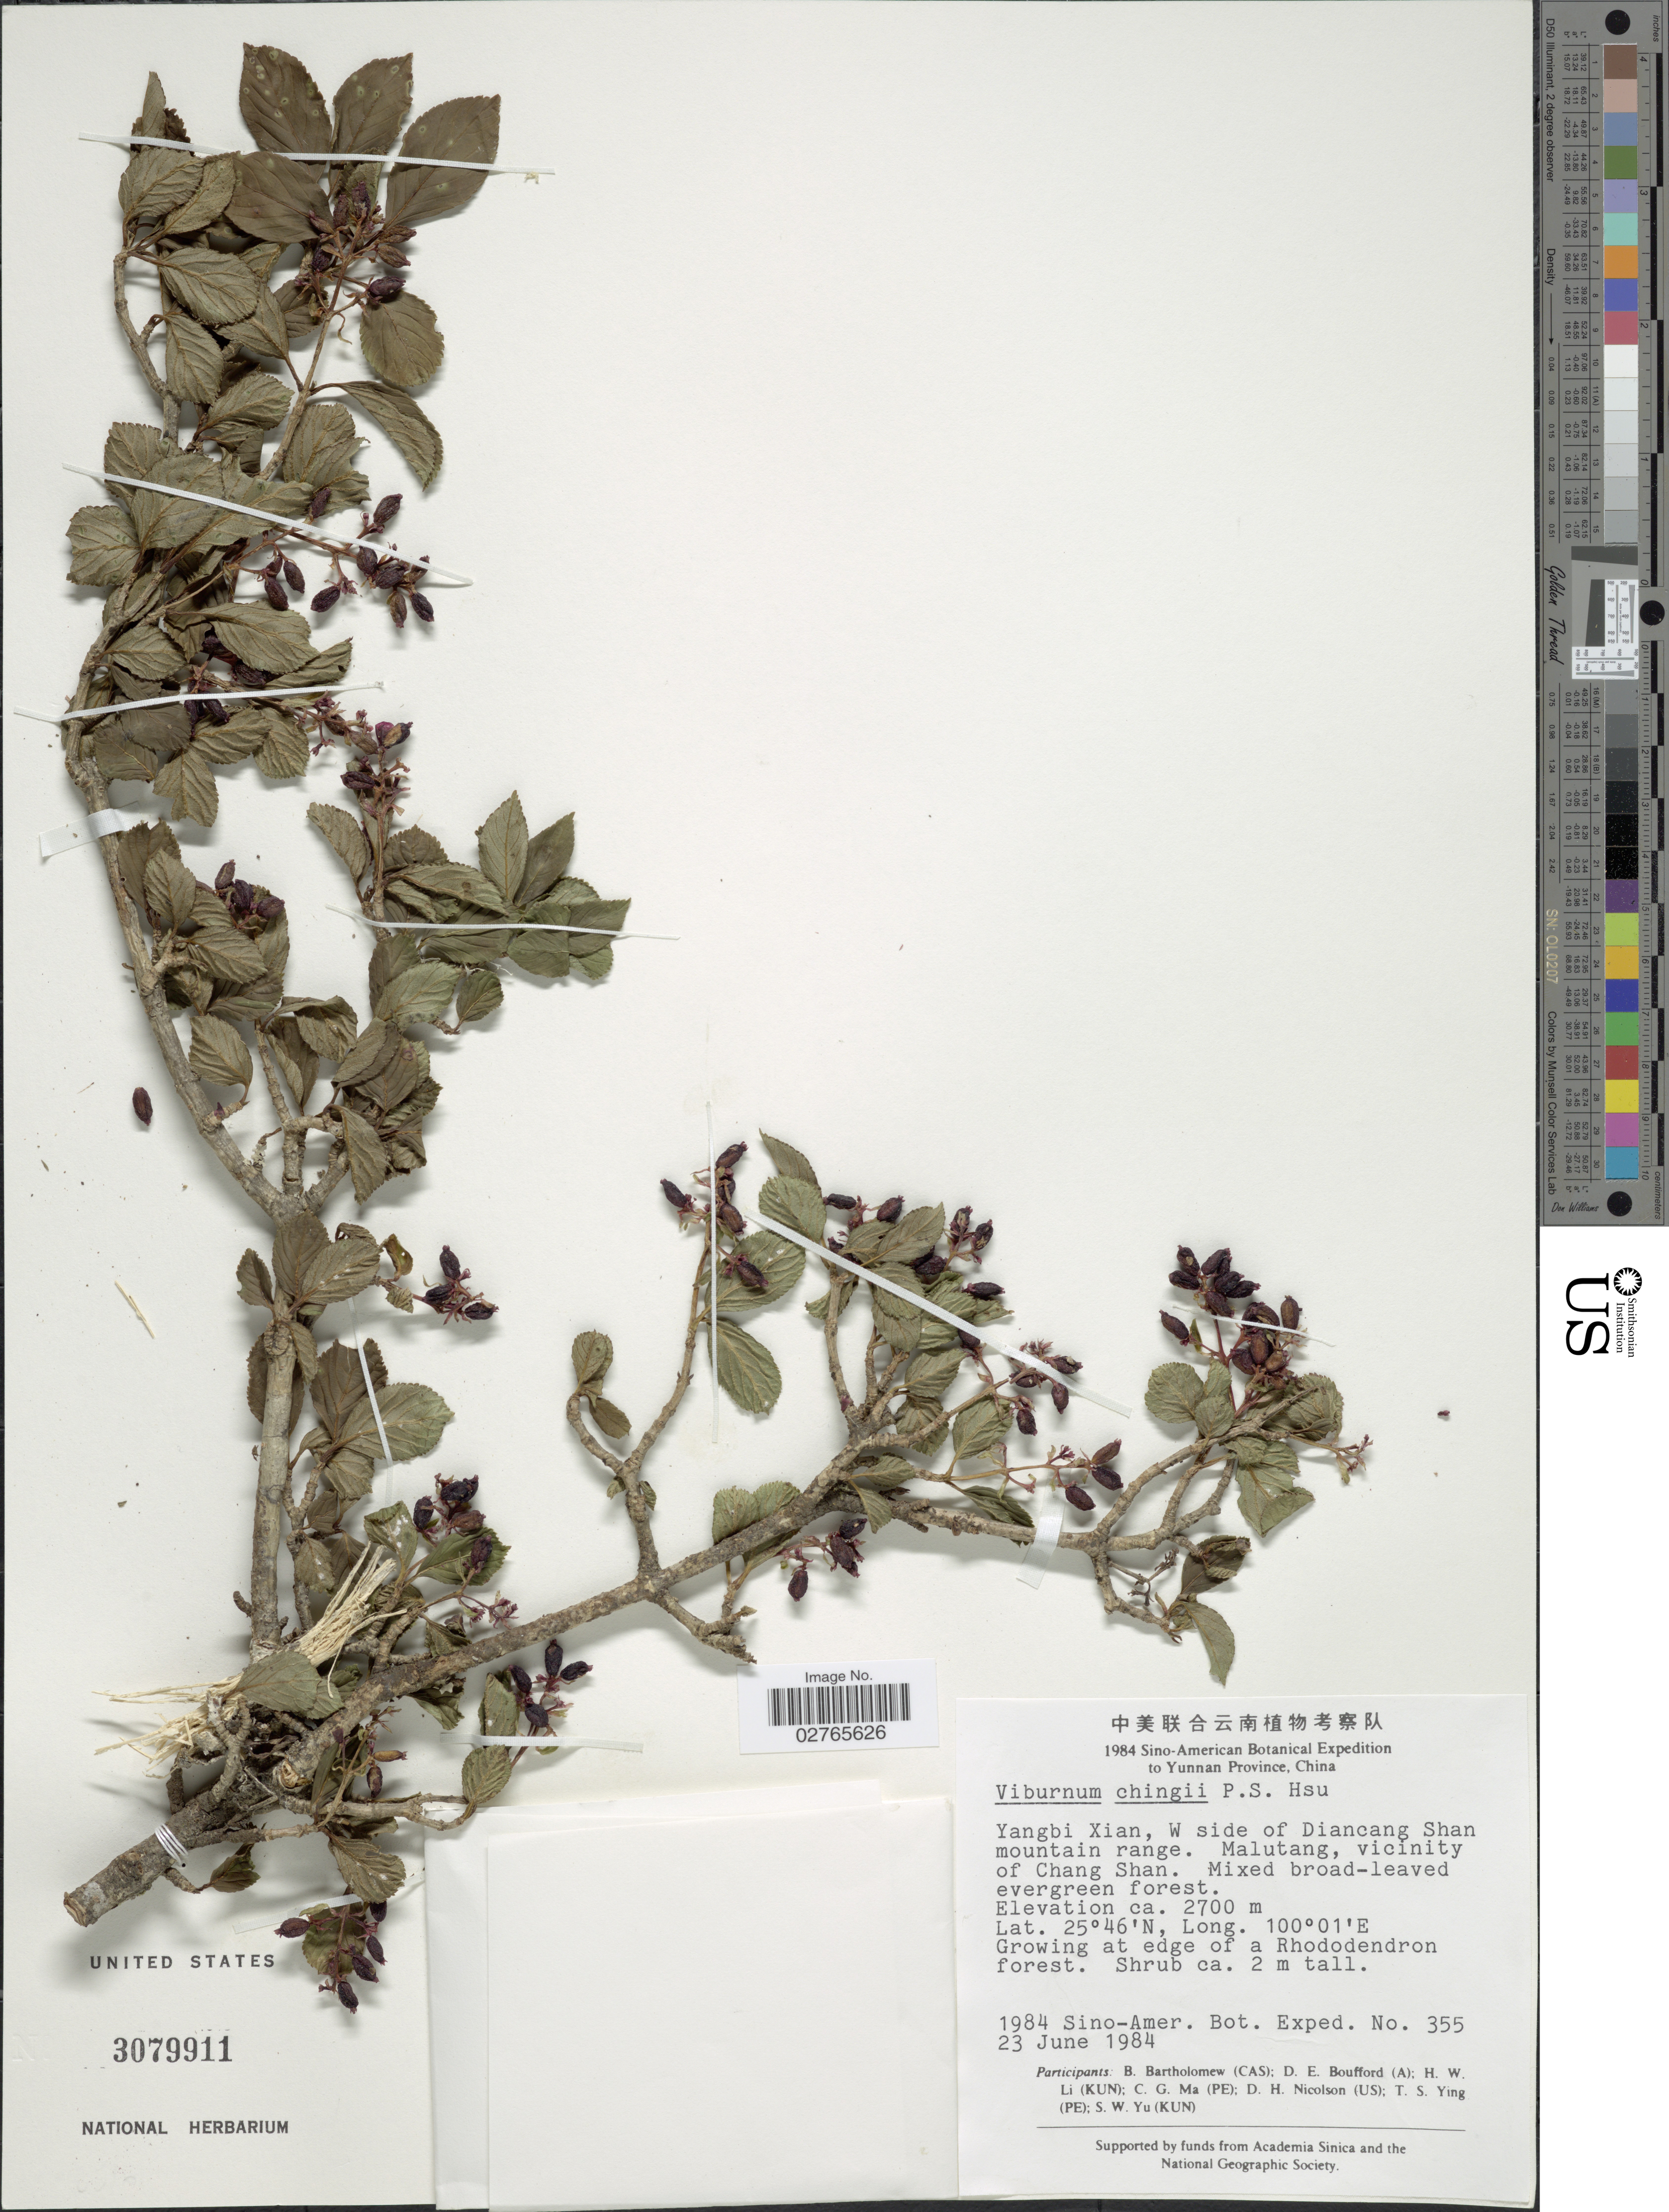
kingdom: Plantae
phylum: Tracheophyta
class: Magnoliopsida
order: Dipsacales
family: Viburnaceae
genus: Viburnum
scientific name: Viburnum chingii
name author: P.S. Hsu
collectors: Sino-Amer. Bot. Exped. 1984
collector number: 355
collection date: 1984-06-23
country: China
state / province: Yunnan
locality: Yunnan Province, Yangbi Xian, W side of Diancang Shan mountain range. Malutang, vicinity of Chang Shan.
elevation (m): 2700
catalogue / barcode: US 3079911